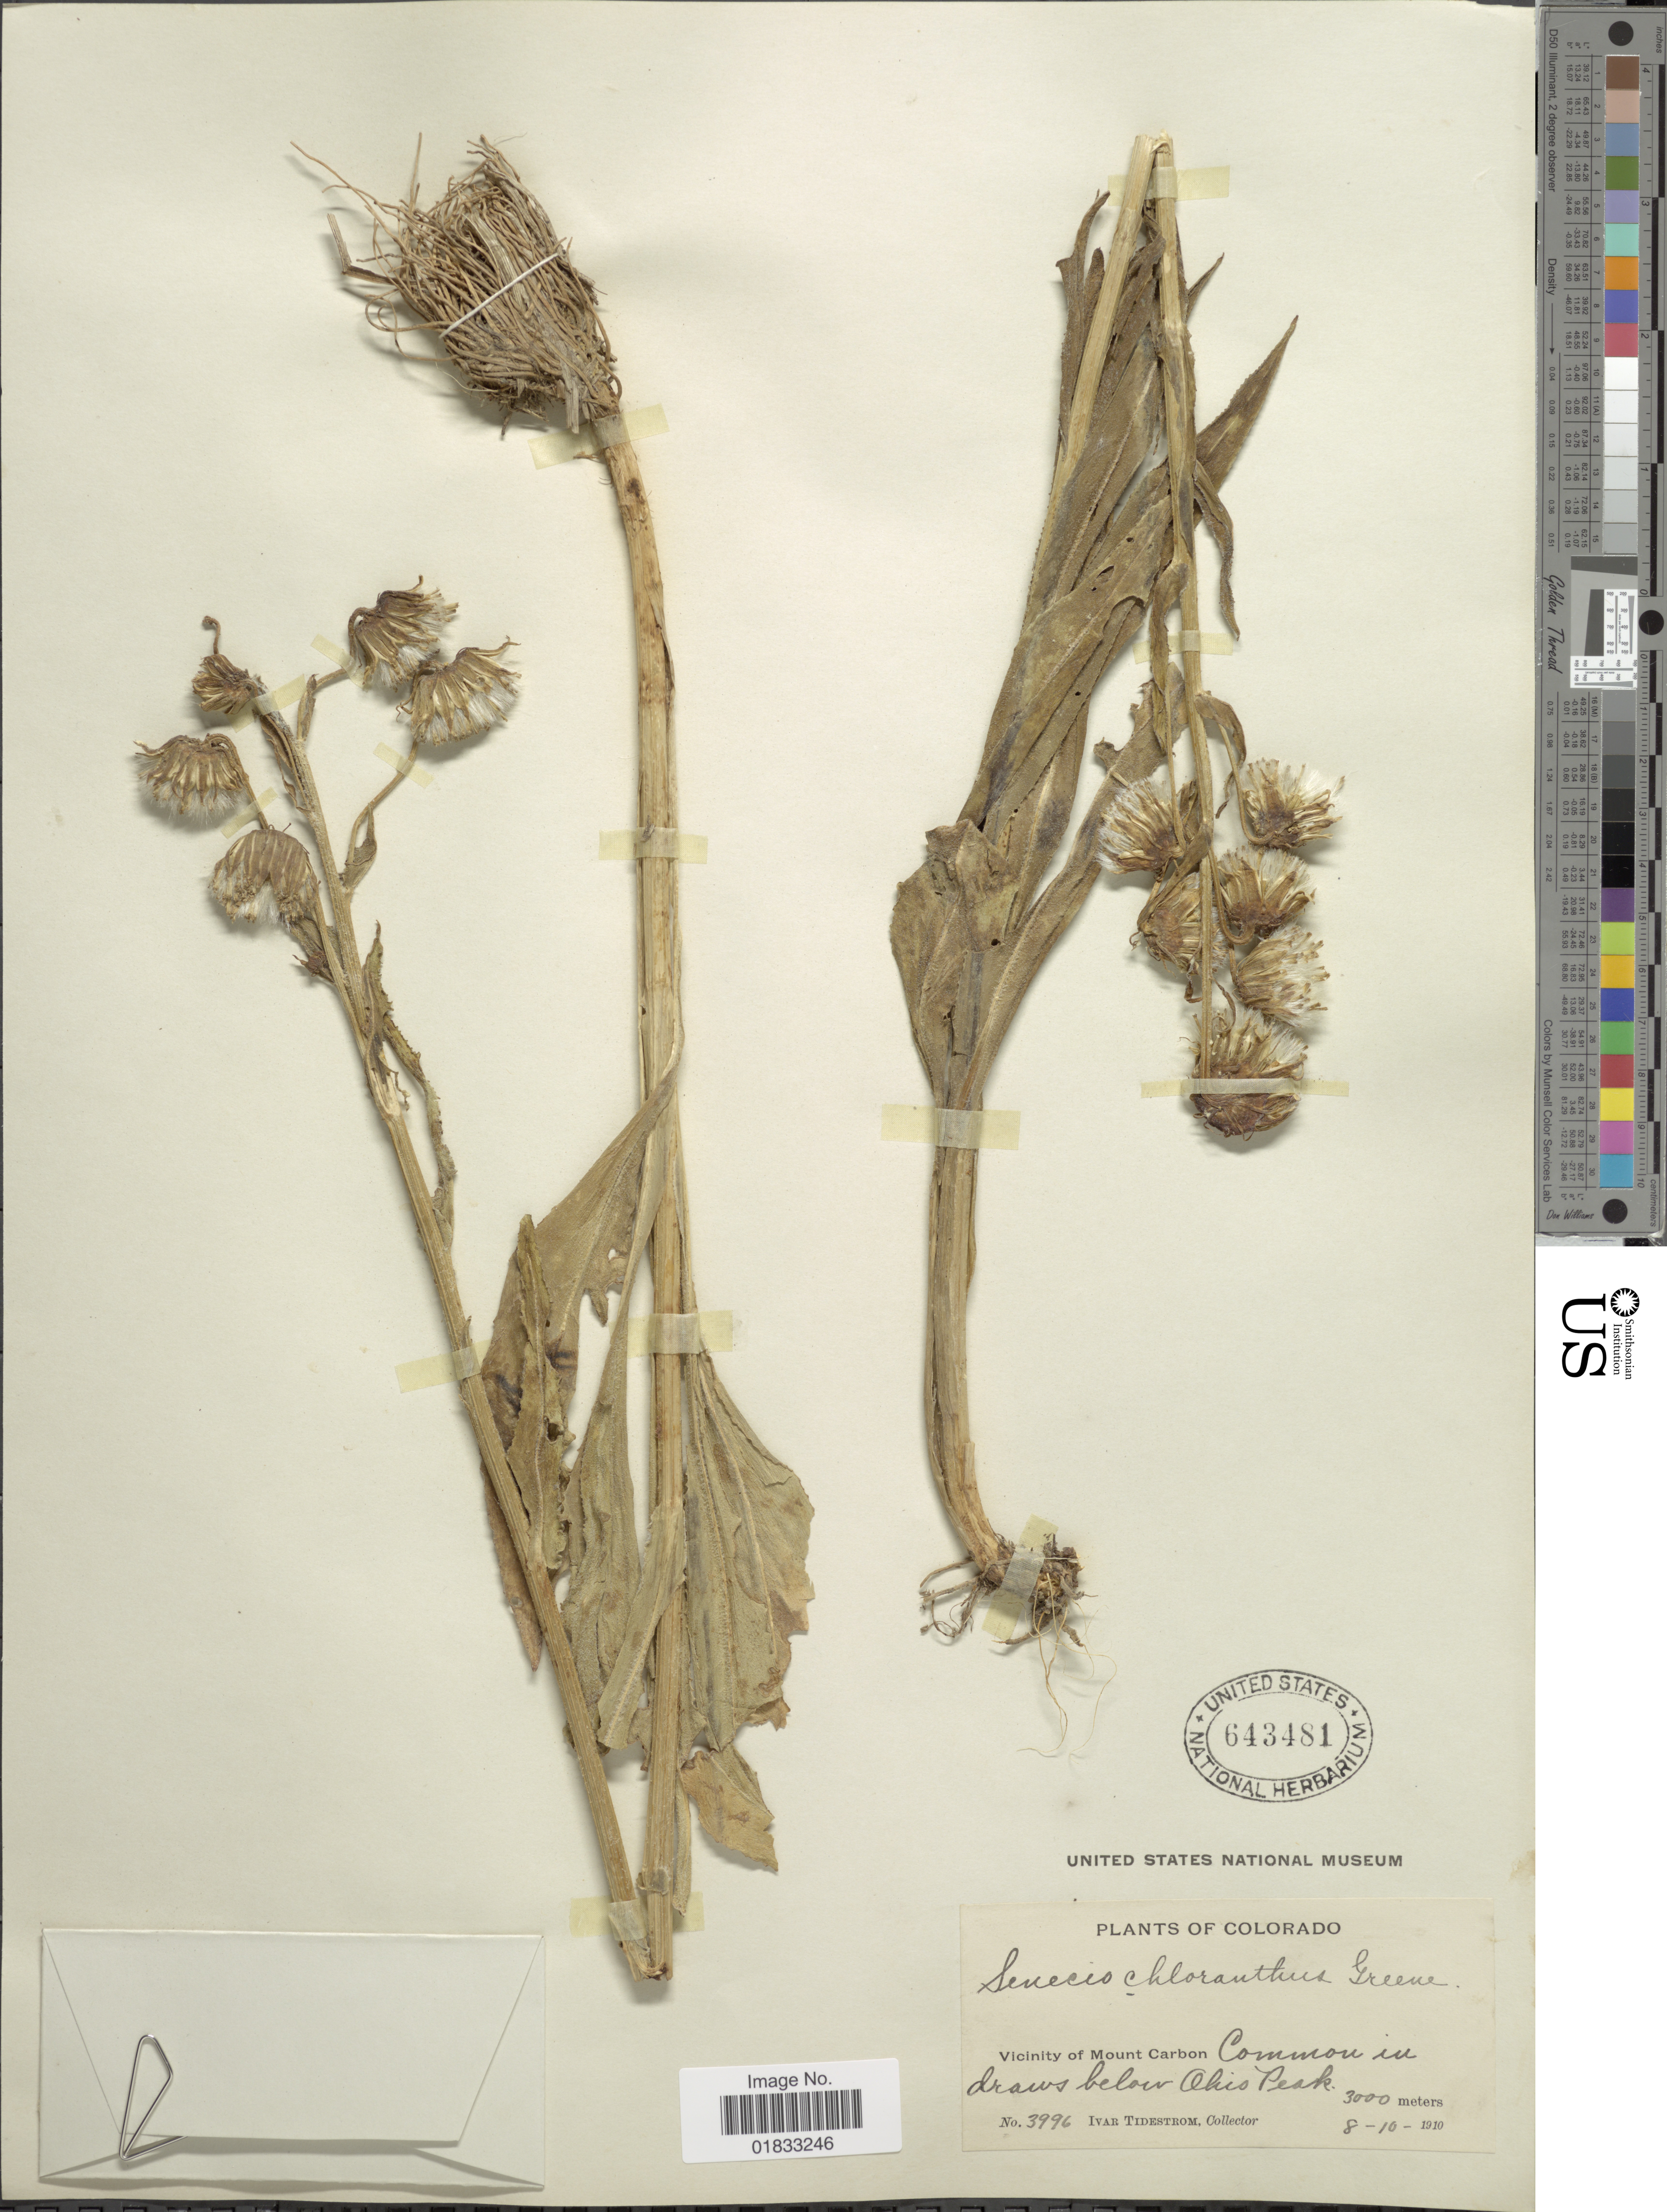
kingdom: Plantae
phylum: Tracheophyta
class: Magnoliopsida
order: Asterales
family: Asteraceae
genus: Senecio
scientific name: Senecio chloranthus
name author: Greene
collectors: I. F. Tidestrom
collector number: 3996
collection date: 1910-10-08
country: United States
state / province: Colorado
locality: Vicinity of Mount Carbon, common in draws below Ohio Peak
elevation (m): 3000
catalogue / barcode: US 643481